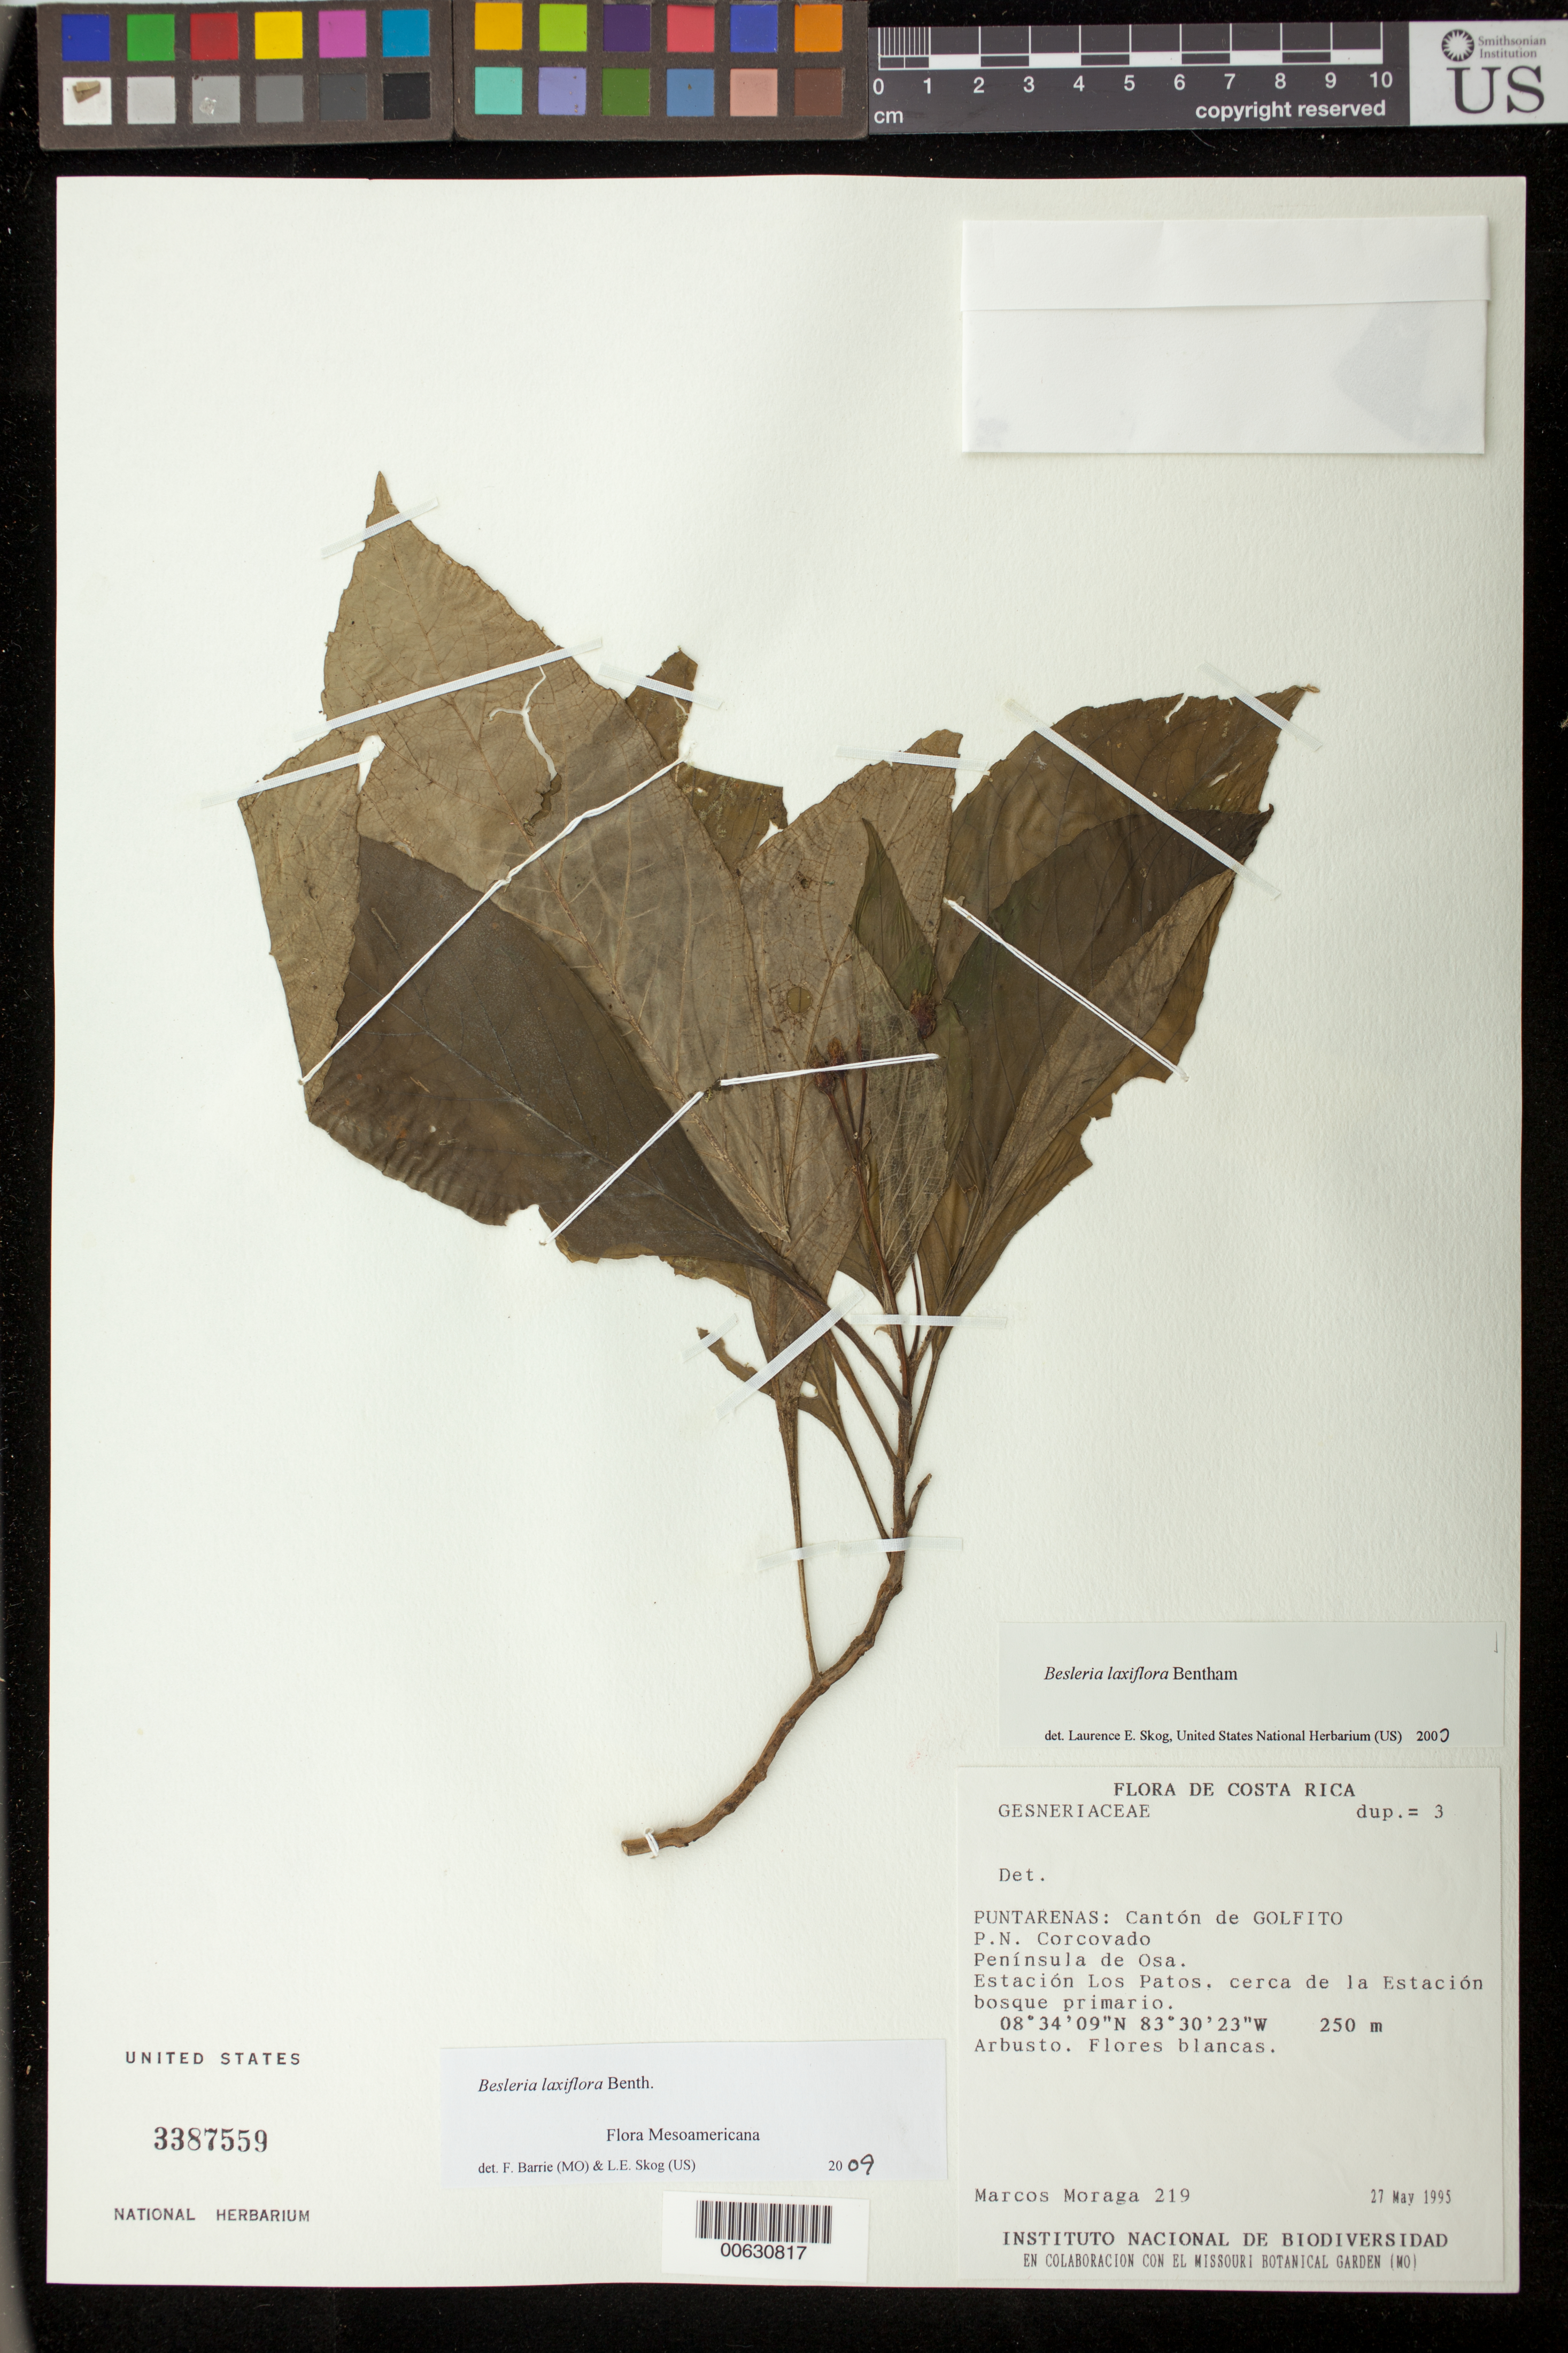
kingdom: Plantae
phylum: Tracheophyta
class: Magnoliopsida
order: Lamiales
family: Gesneriaceae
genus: Besleria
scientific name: Besleria laxiflora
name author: Benth.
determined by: Skog, Laurence E.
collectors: M. Moraga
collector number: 219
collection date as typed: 27 May 1995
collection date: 1995-05-27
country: Costa Rica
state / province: Puntarenas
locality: Cantón de Golfito, P.N. Corcovado, Penísula de Osa, Estación Los Patos, cerca de la Estación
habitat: Bosque primario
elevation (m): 250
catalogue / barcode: US 3387559